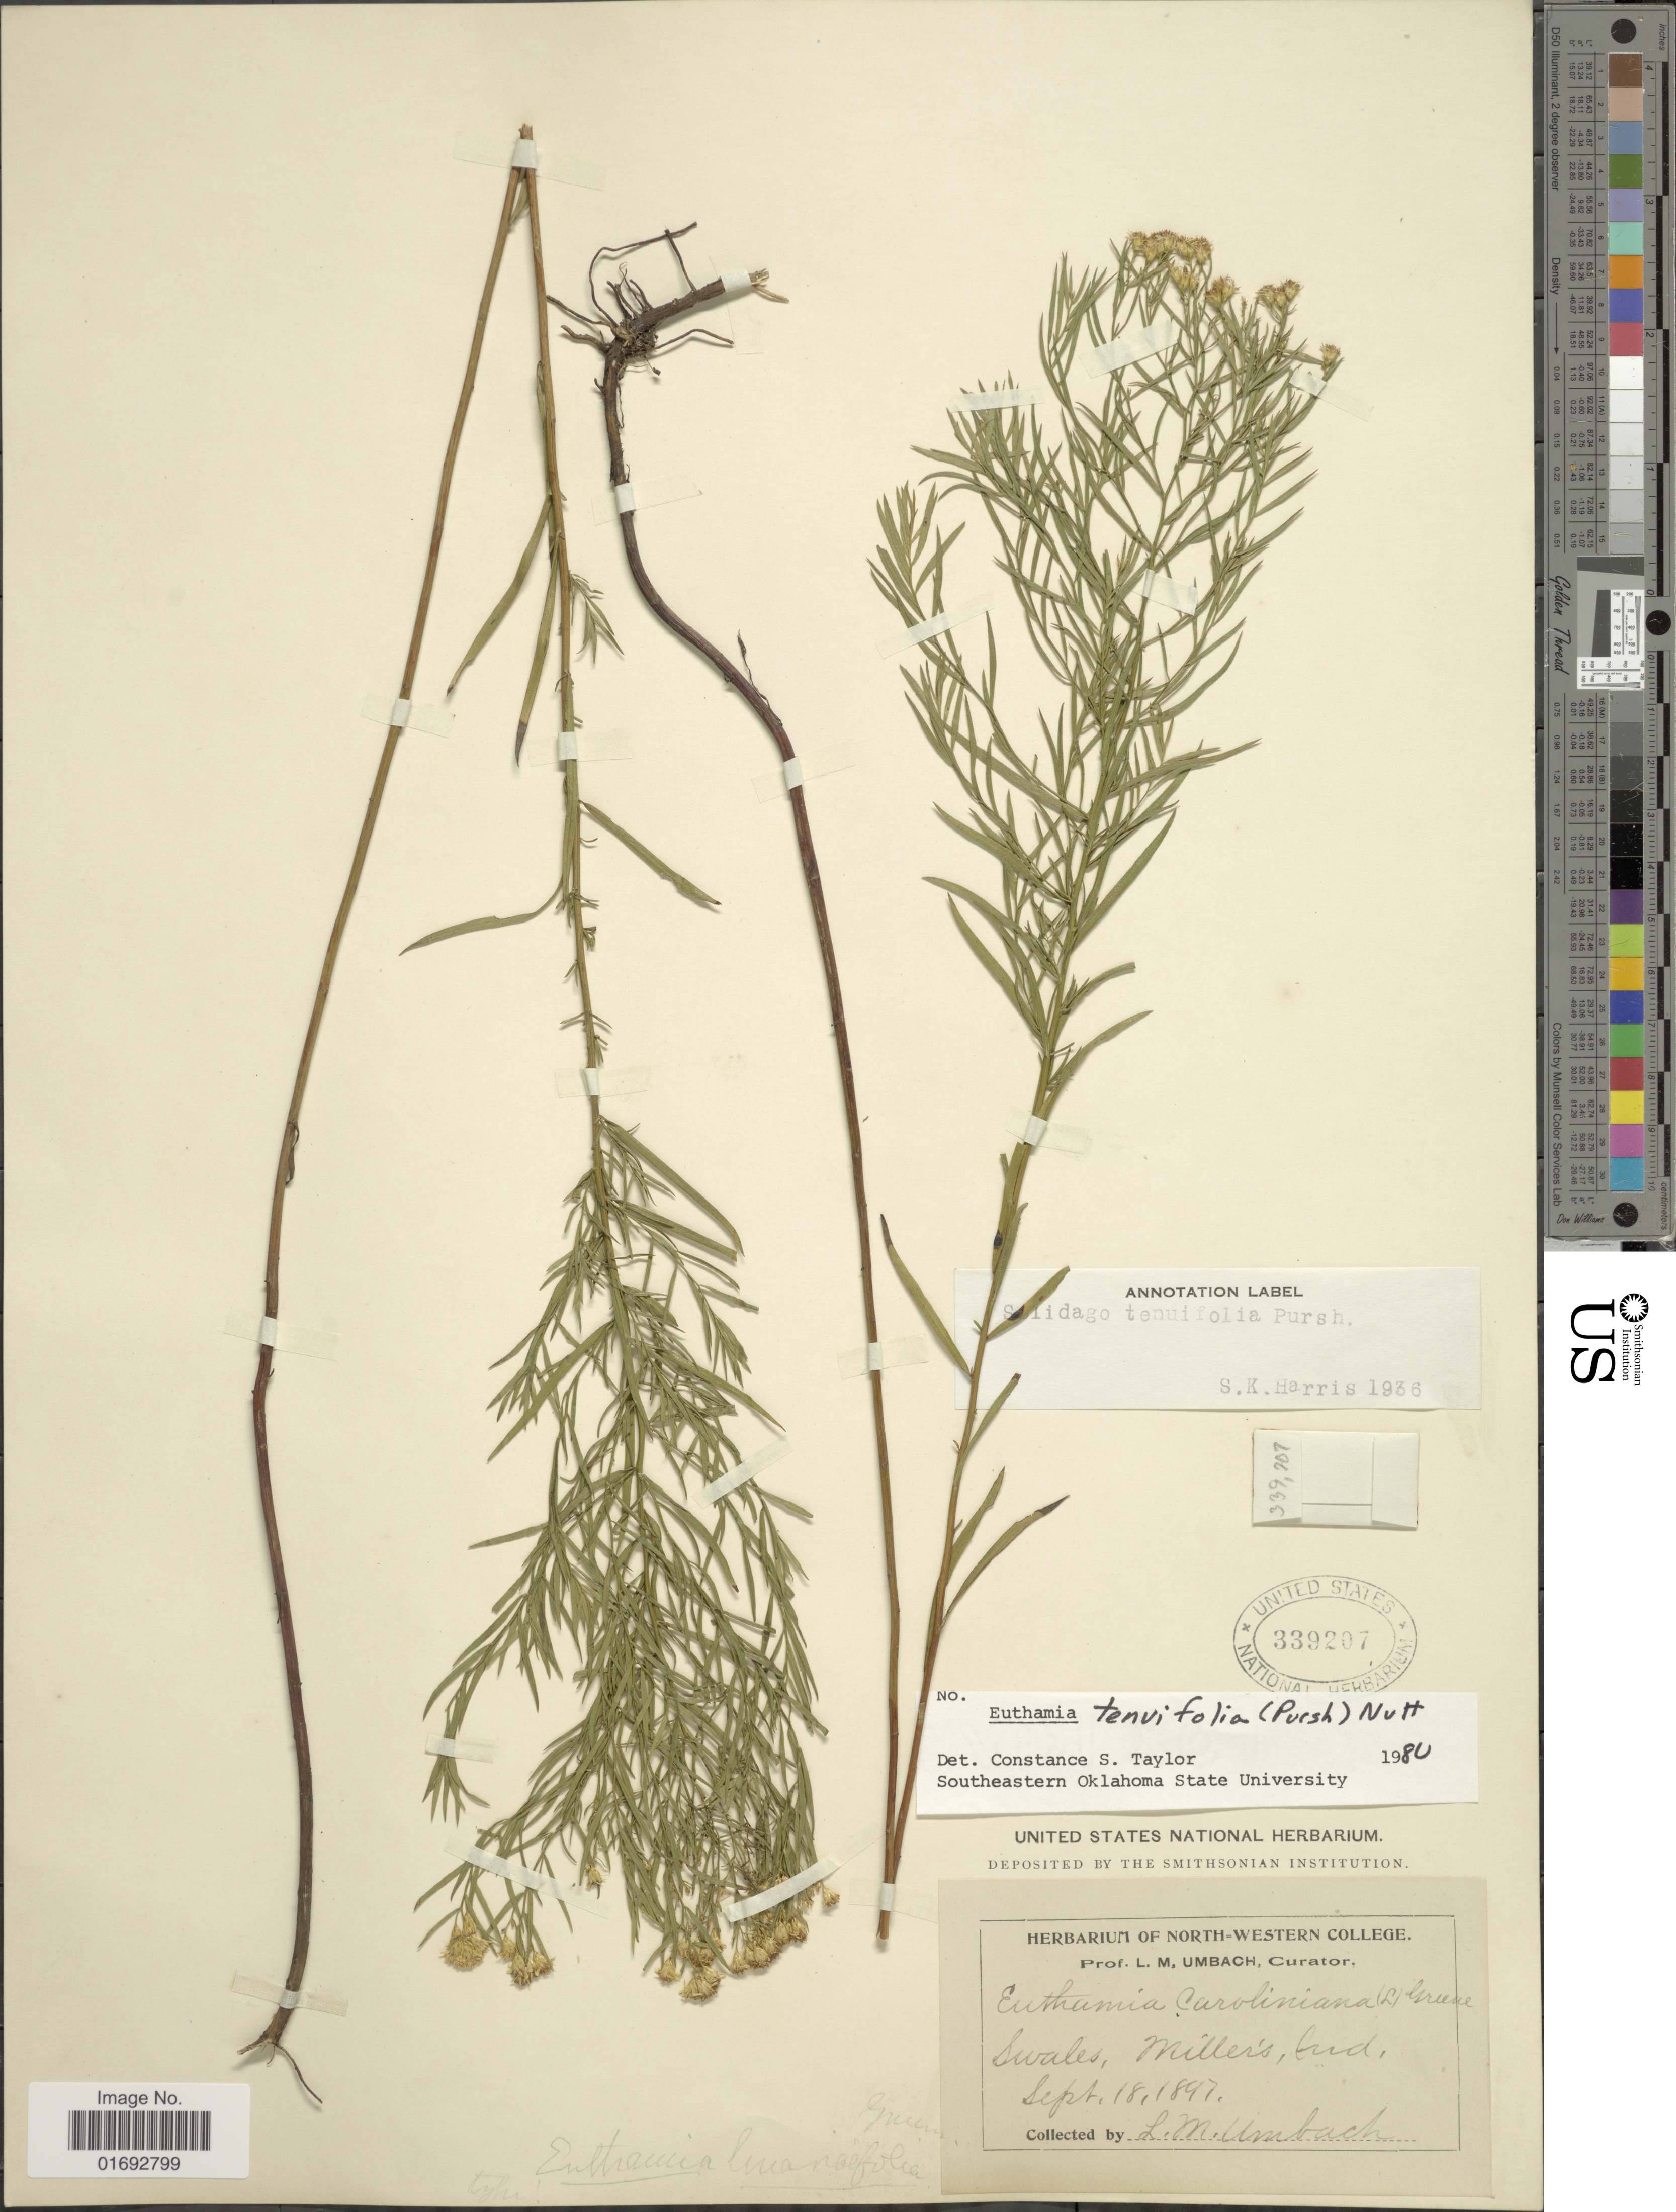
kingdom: Plantae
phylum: Tracheophyta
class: Magnoliopsida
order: Asterales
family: Asteraceae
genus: Euthamia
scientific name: Euthamia tenuifolia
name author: (Pursh) Nutt.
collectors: L. M. Umbach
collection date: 1897-09-18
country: United States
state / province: Indiana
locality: Swales, Millers, Ind.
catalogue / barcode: US 339207